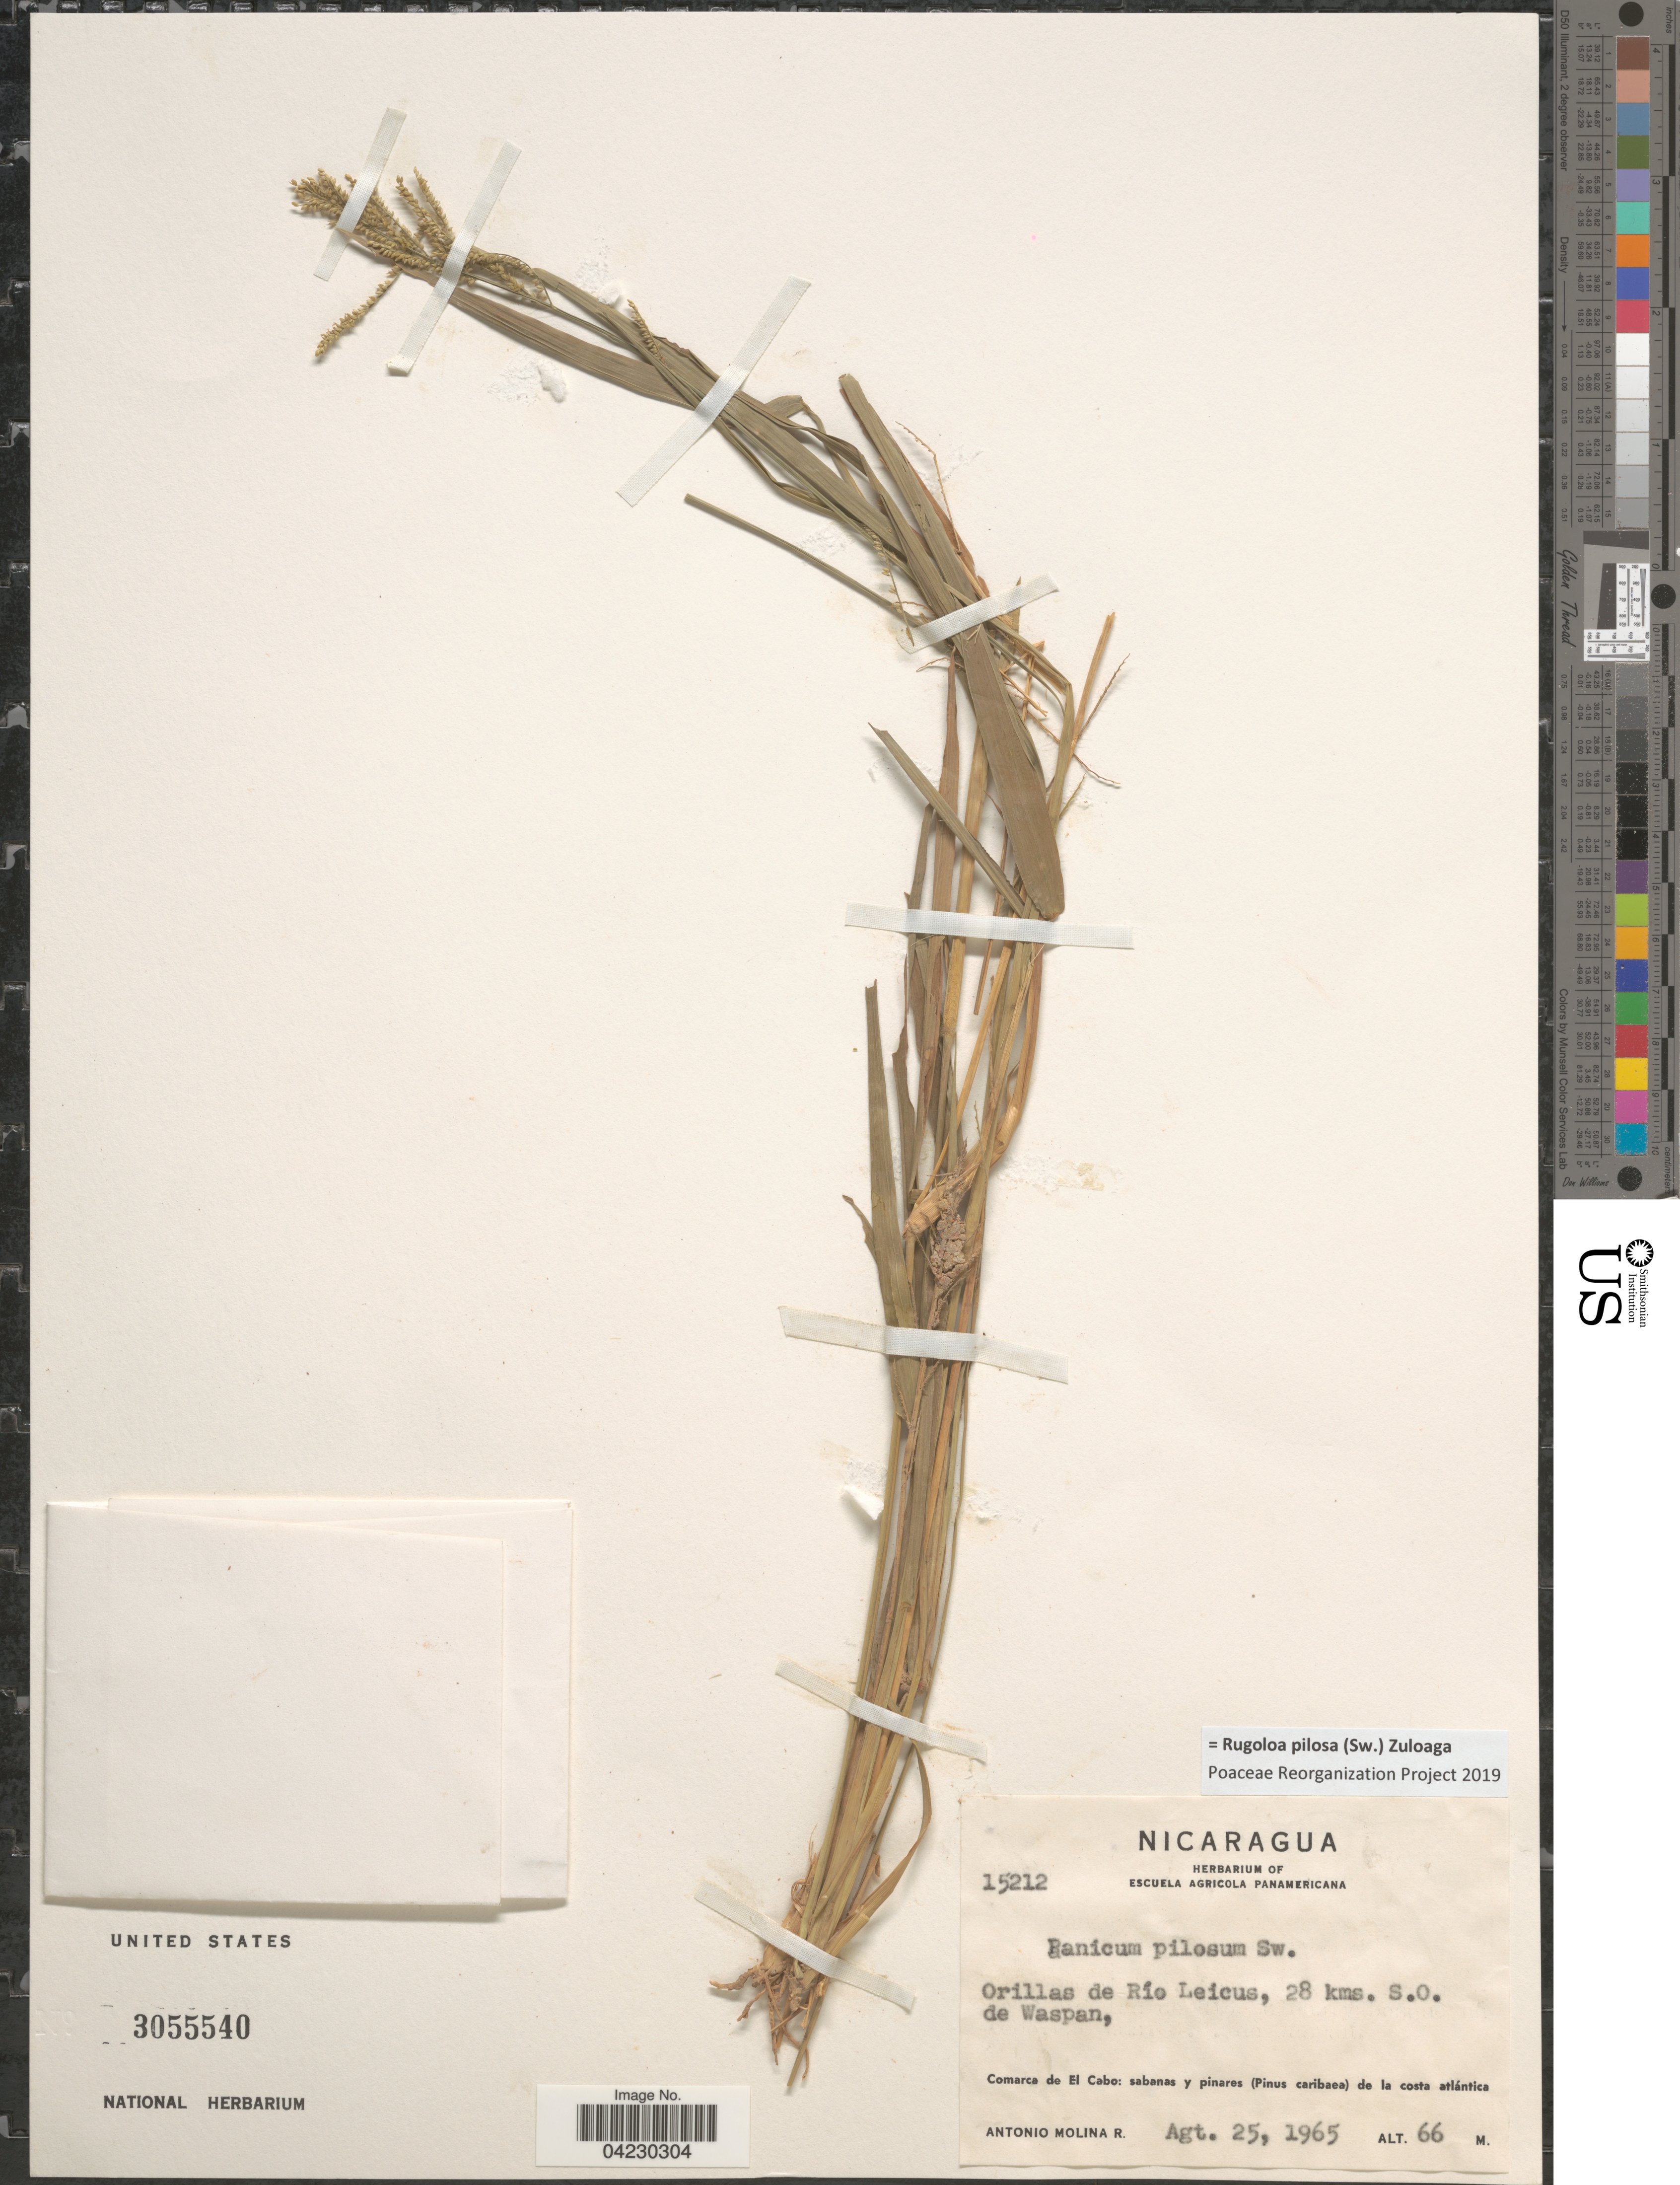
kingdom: Plantae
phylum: Tracheophyta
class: Liliopsida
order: Poales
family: Poaceae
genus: Rugoloa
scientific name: Rugoloa pilosa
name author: (Sw.) Zuloaga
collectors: A. Molina R.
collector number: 15212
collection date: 1965-08-25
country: Nicaragua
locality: Orillas de Río Leicus, 28 kms. S.O. de Waspan, Comarca de El Cabo: sabanas y pinares (Pinus caribaea) de la costa atlántica.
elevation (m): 66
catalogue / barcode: US 3055540